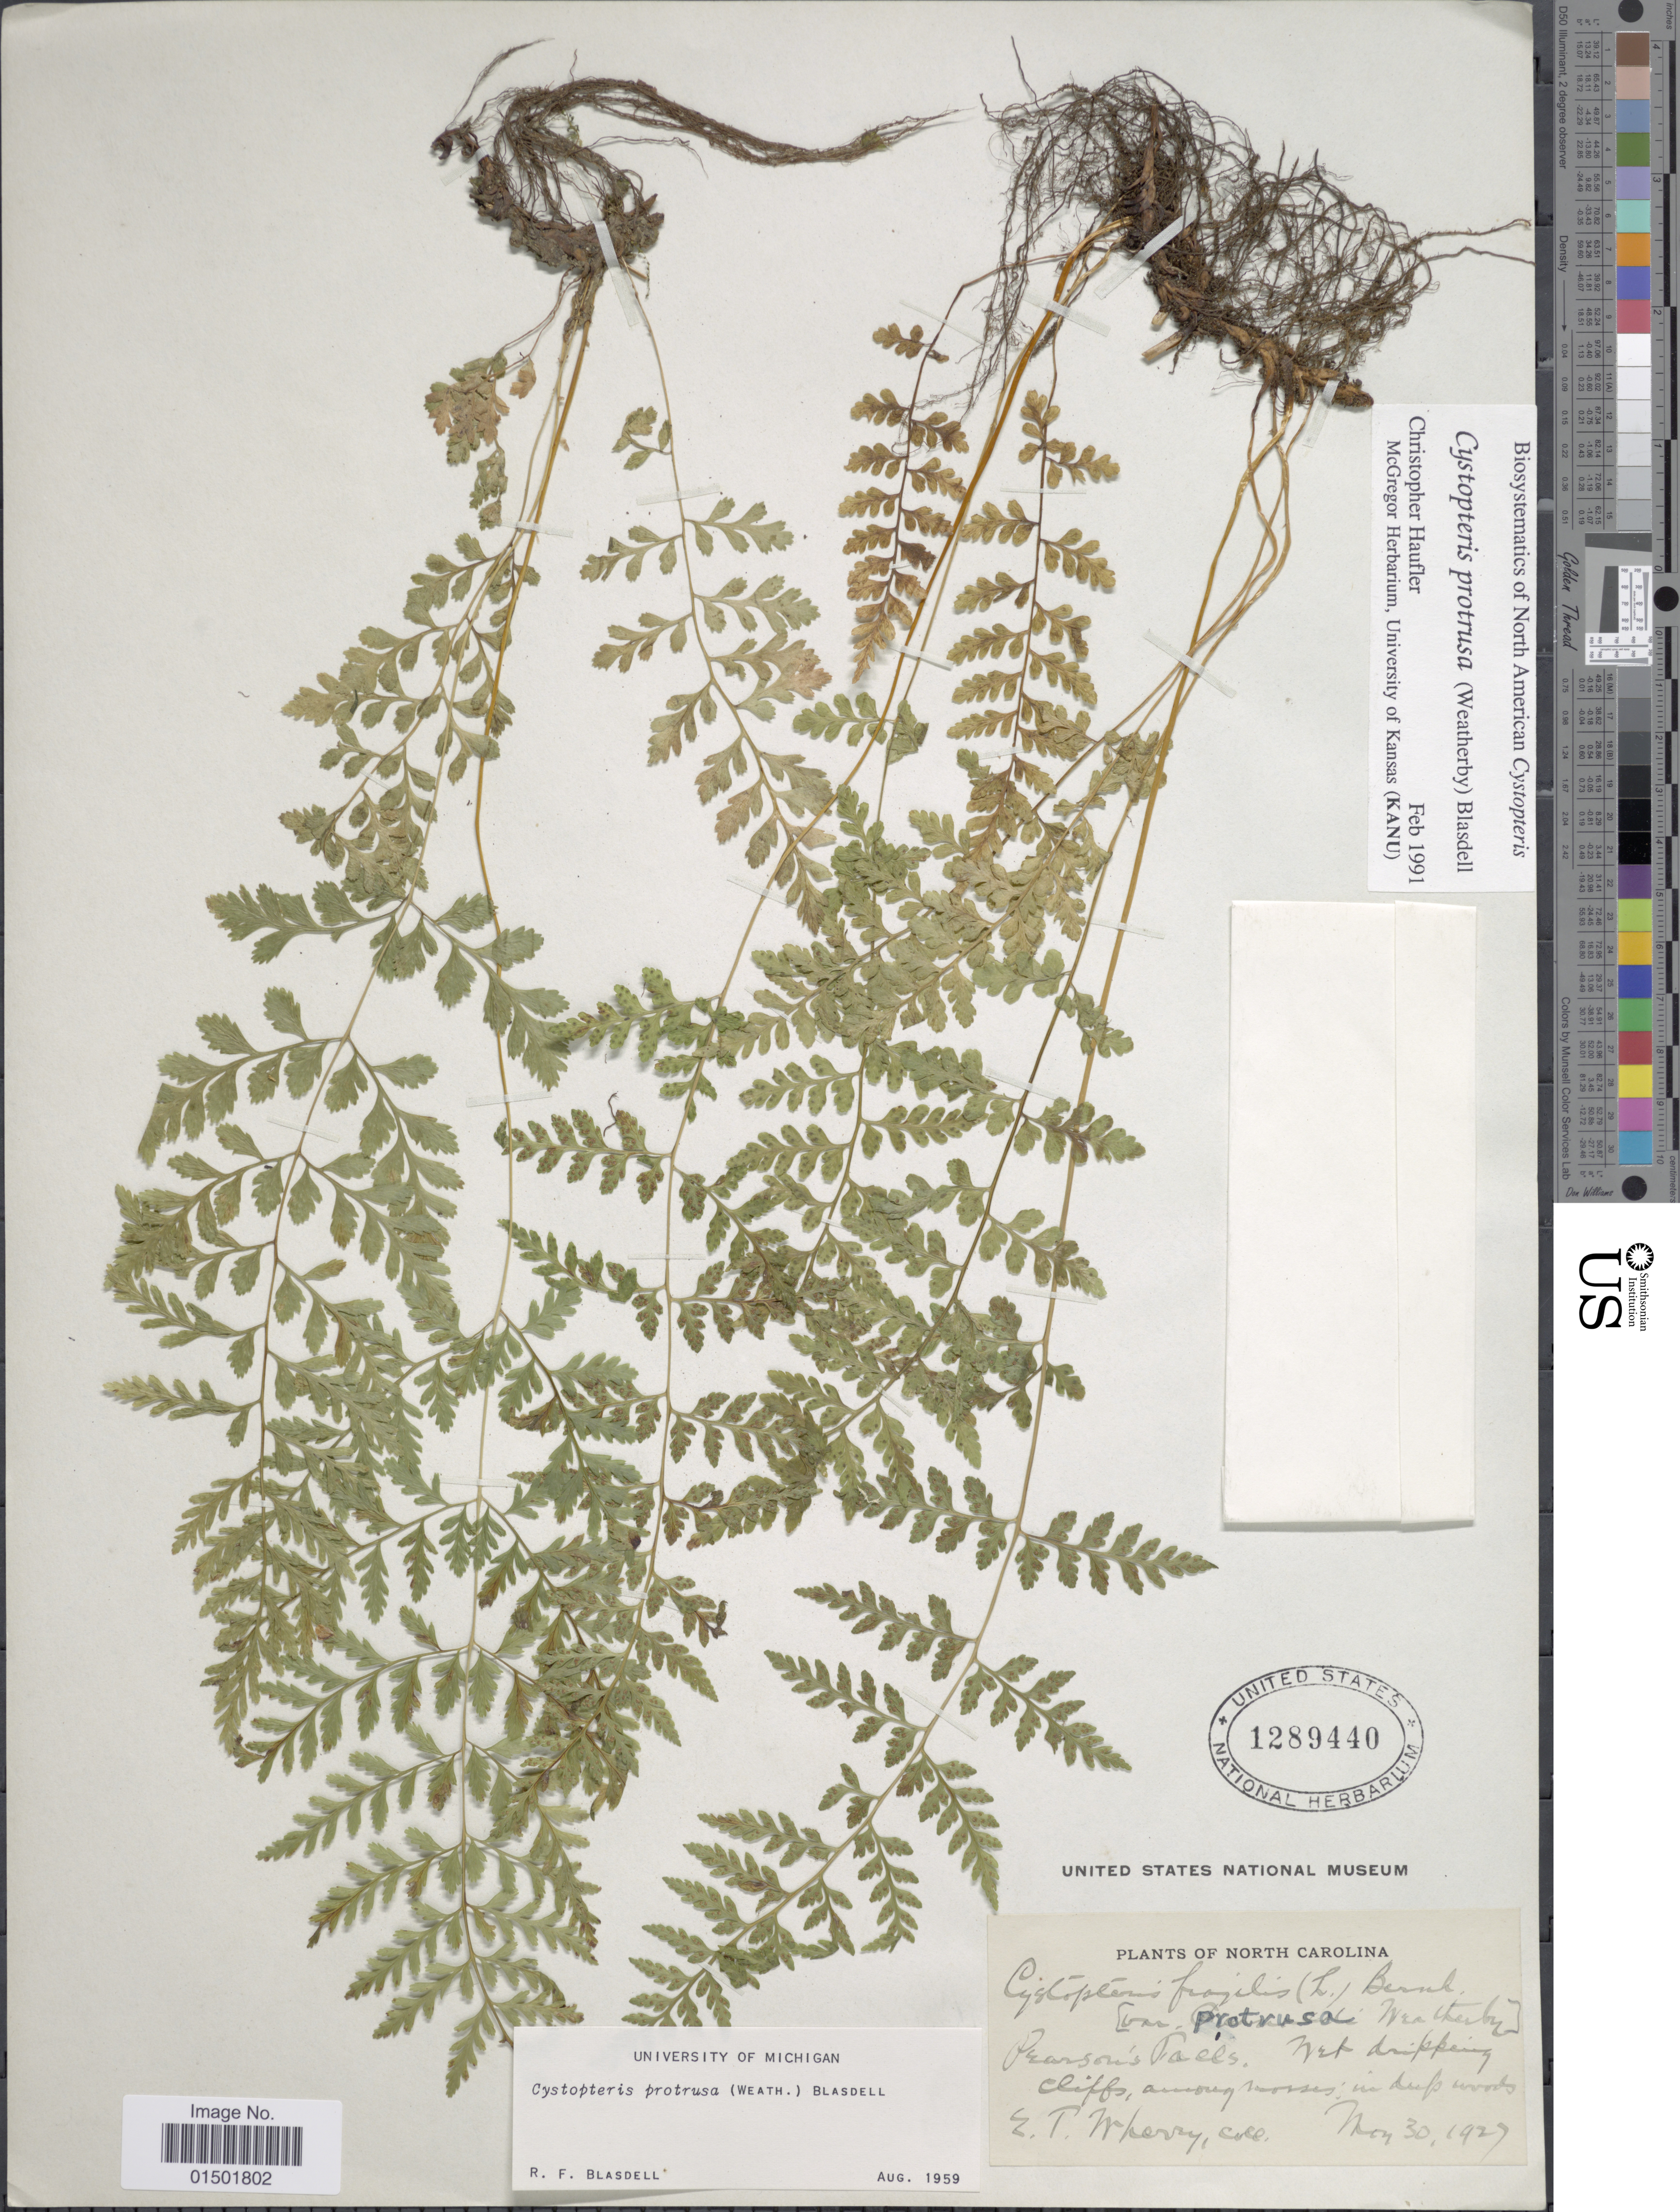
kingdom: Plantae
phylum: Tracheophyta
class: Polypodiopsida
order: Polypodiales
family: Cystopteridaceae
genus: Cystopteris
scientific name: Cystopteris protrusa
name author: (Weath.) Blasdell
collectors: E. T. Wherry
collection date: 1927-05-30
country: United States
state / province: North Carolina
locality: Pearson's Falls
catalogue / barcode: US 1289440